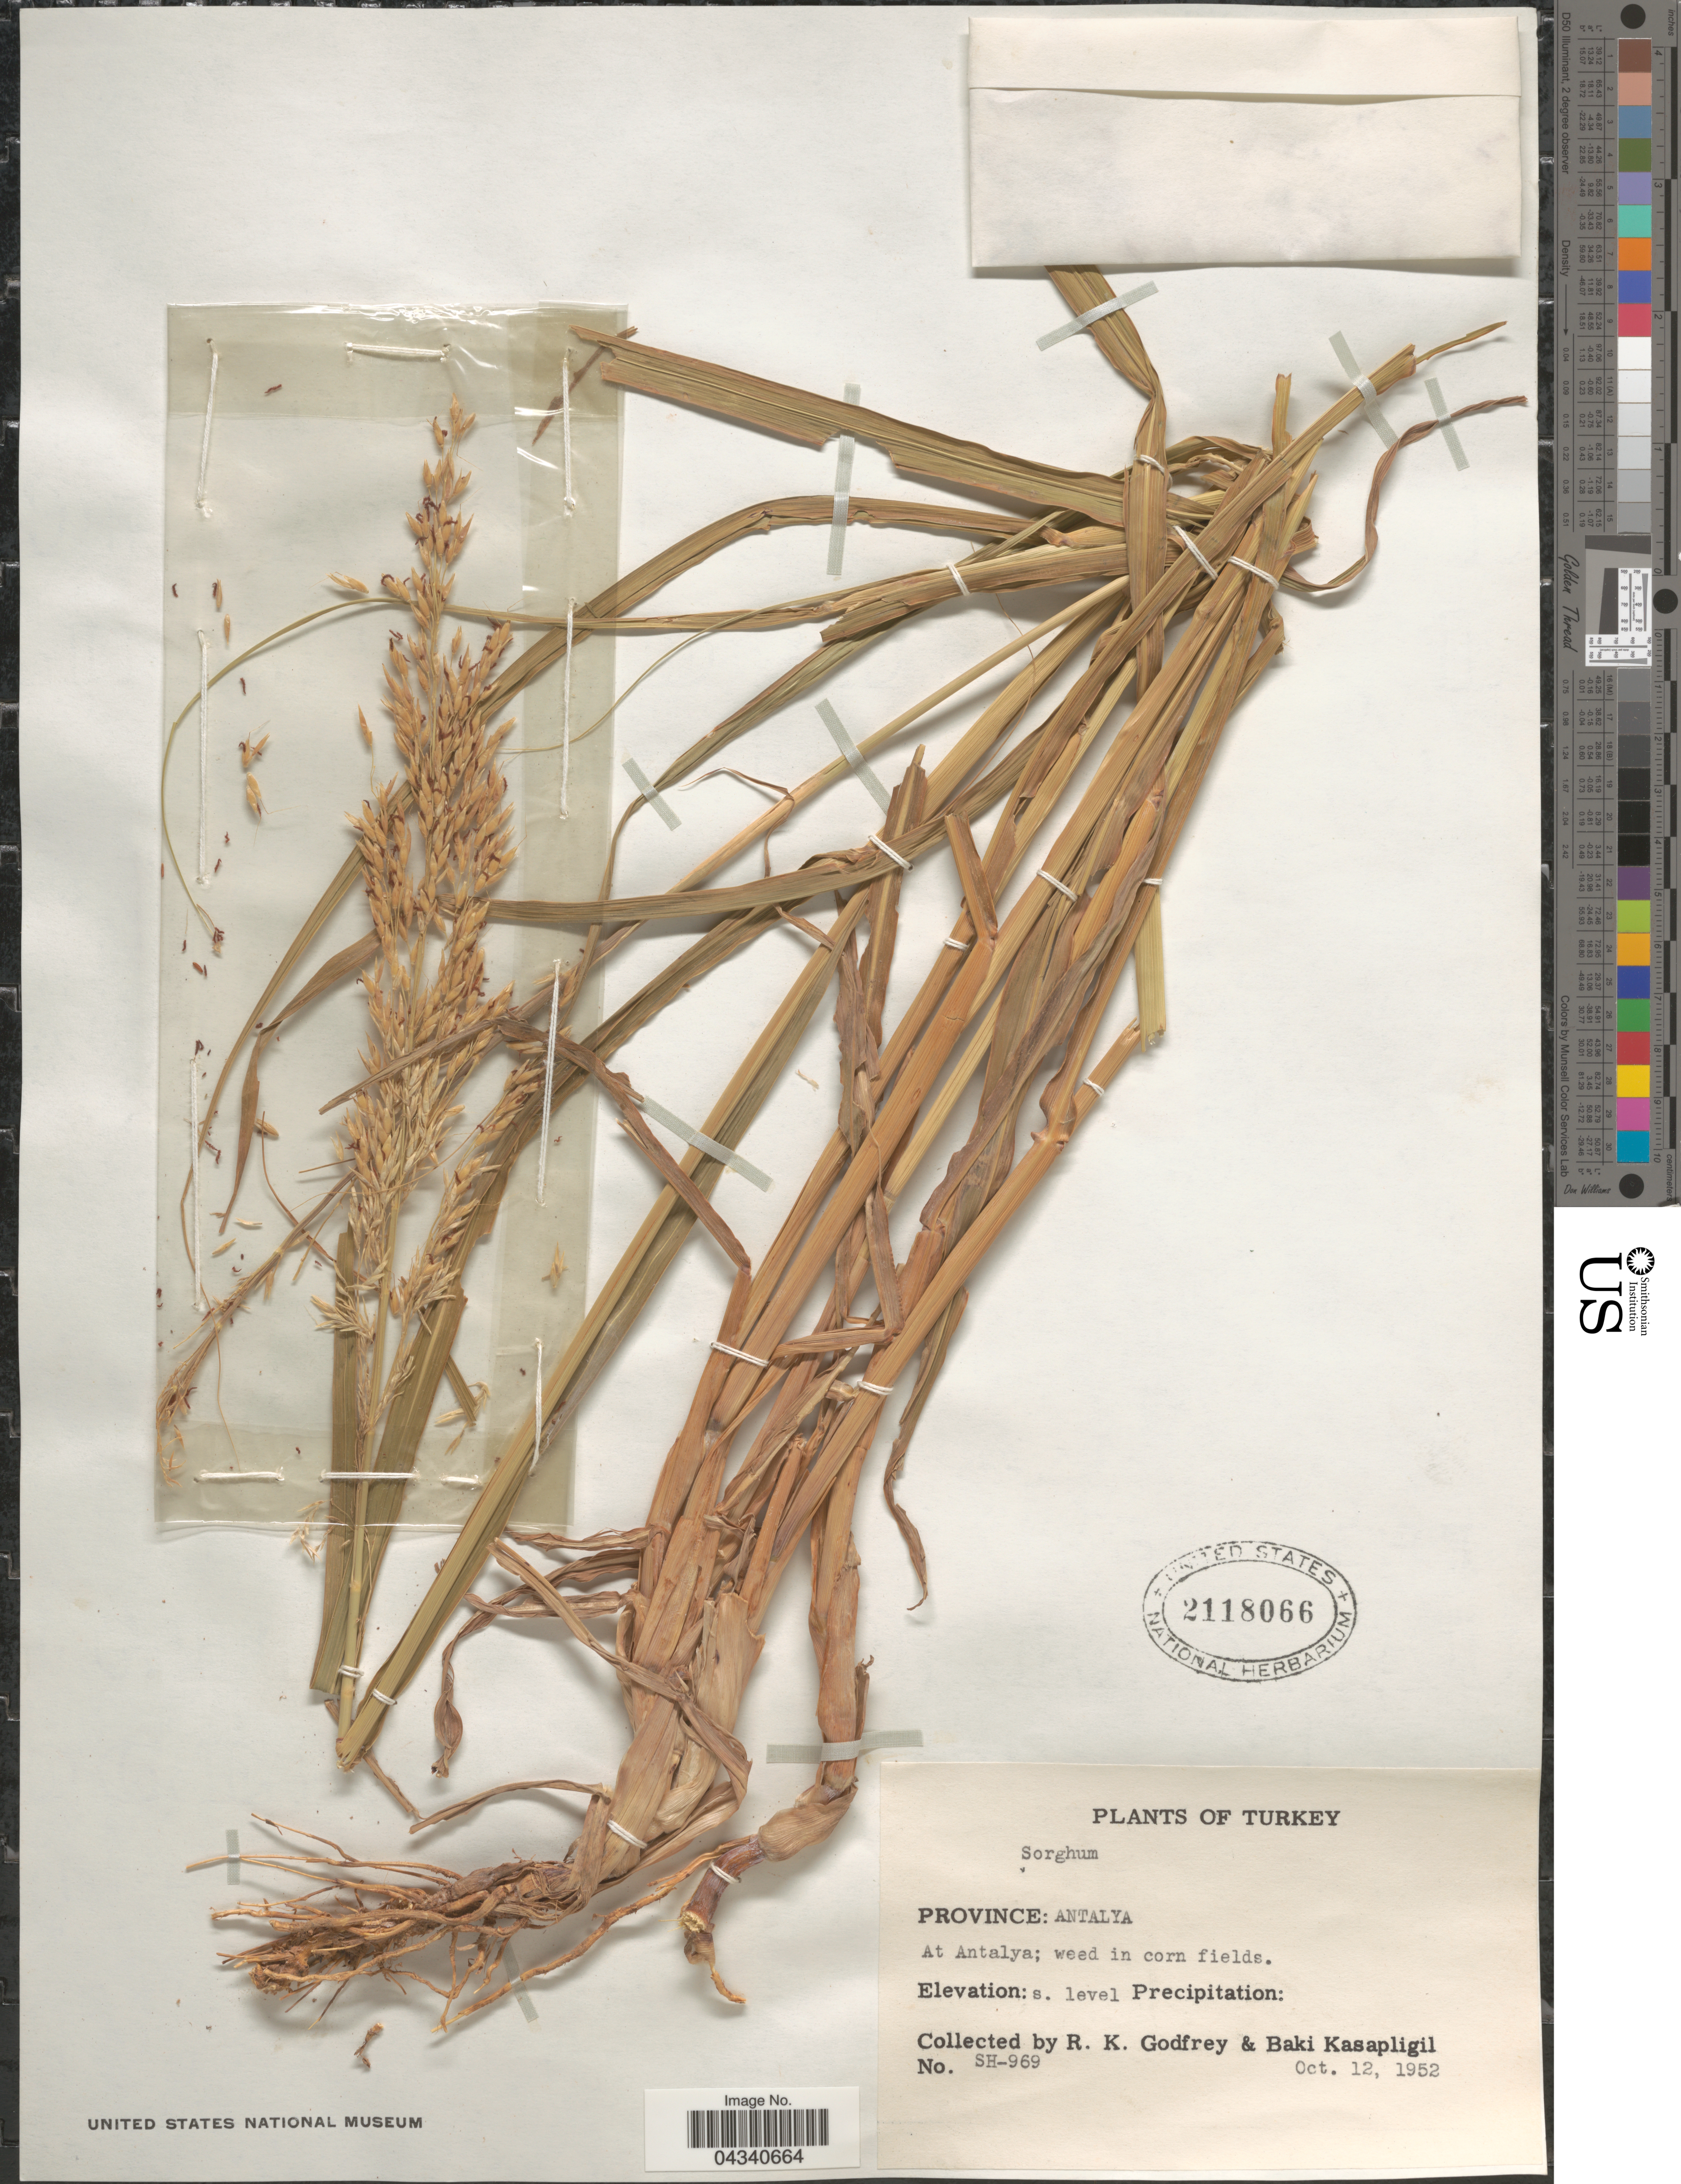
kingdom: Plantae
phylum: Tracheophyta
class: Liliopsida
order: Poales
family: Poaceae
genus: Sorghum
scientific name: Sorghum sp.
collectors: R. K. Godfrey & B. Kasapligil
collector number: SH-969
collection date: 1952-10-12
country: Turkey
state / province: Antalya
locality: At Antalya.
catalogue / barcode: US 2118066